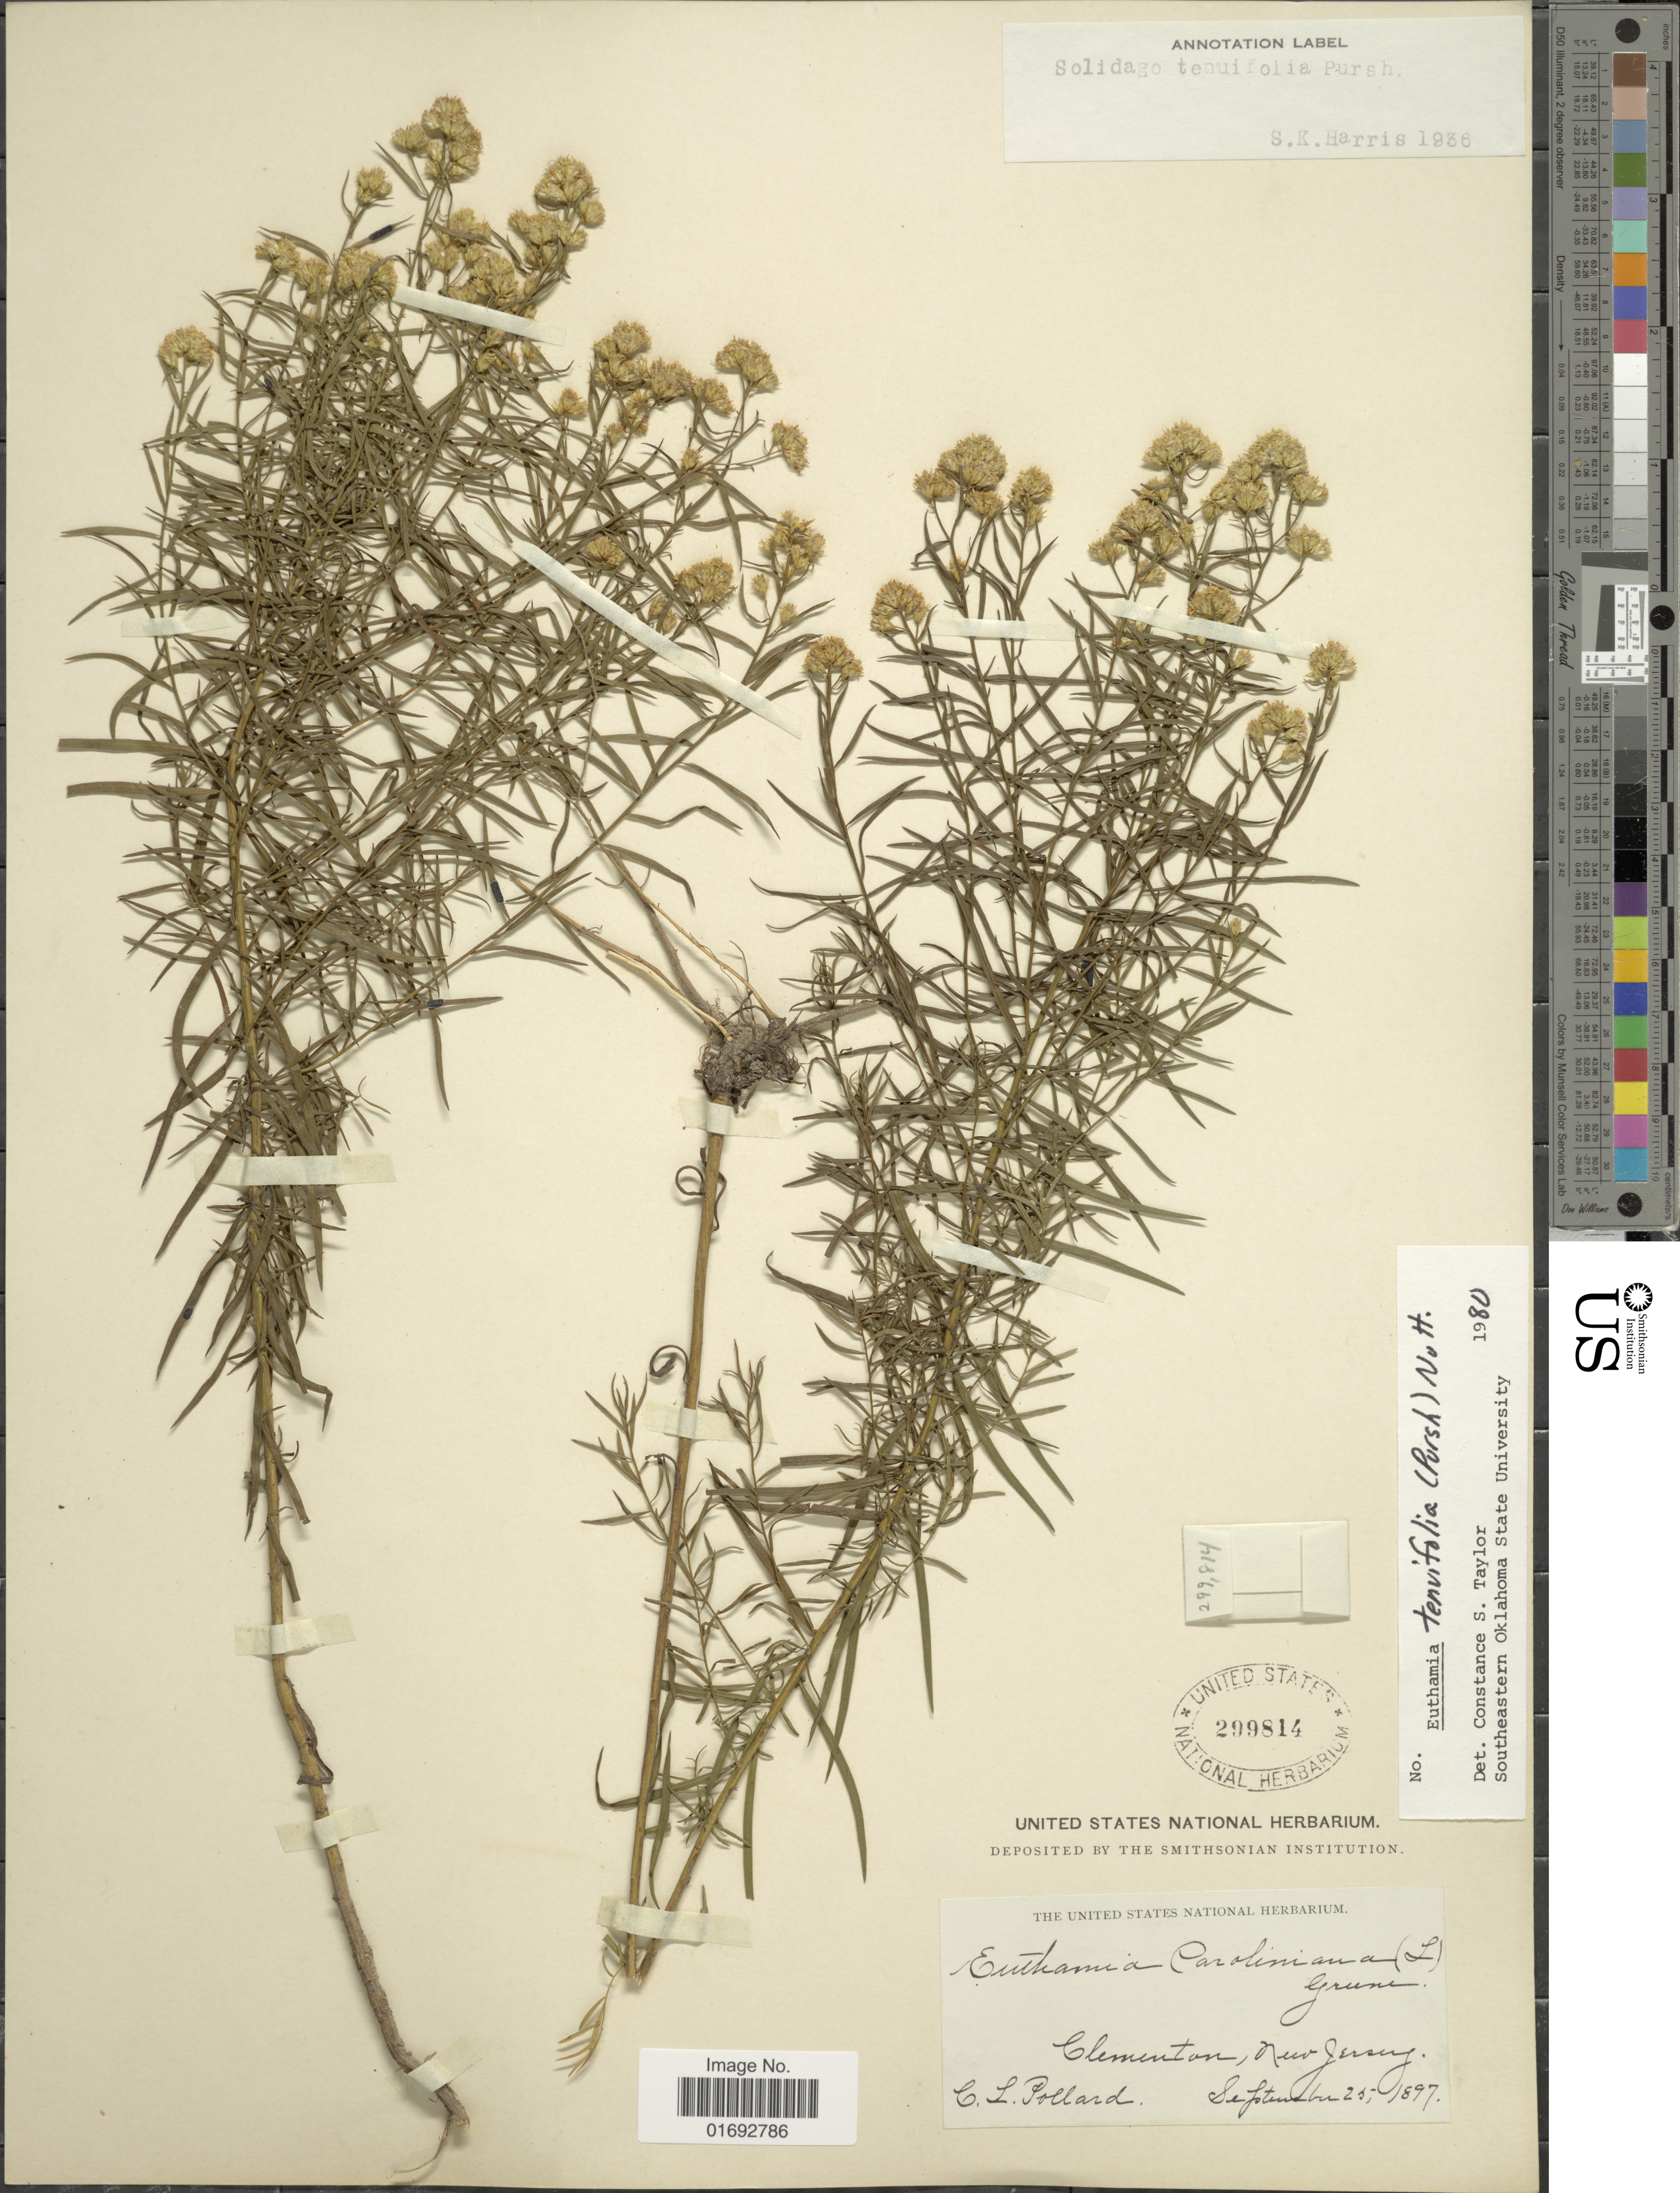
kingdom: Plantae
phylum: Tracheophyta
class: Magnoliopsida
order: Asterales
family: Asteraceae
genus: Euthamia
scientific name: Euthamia tenuifolia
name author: (Pursh) Nutt.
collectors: C. L. Pollard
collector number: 299814?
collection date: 1897-09-25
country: United States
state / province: New Jersey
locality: Clementon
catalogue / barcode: US 299814